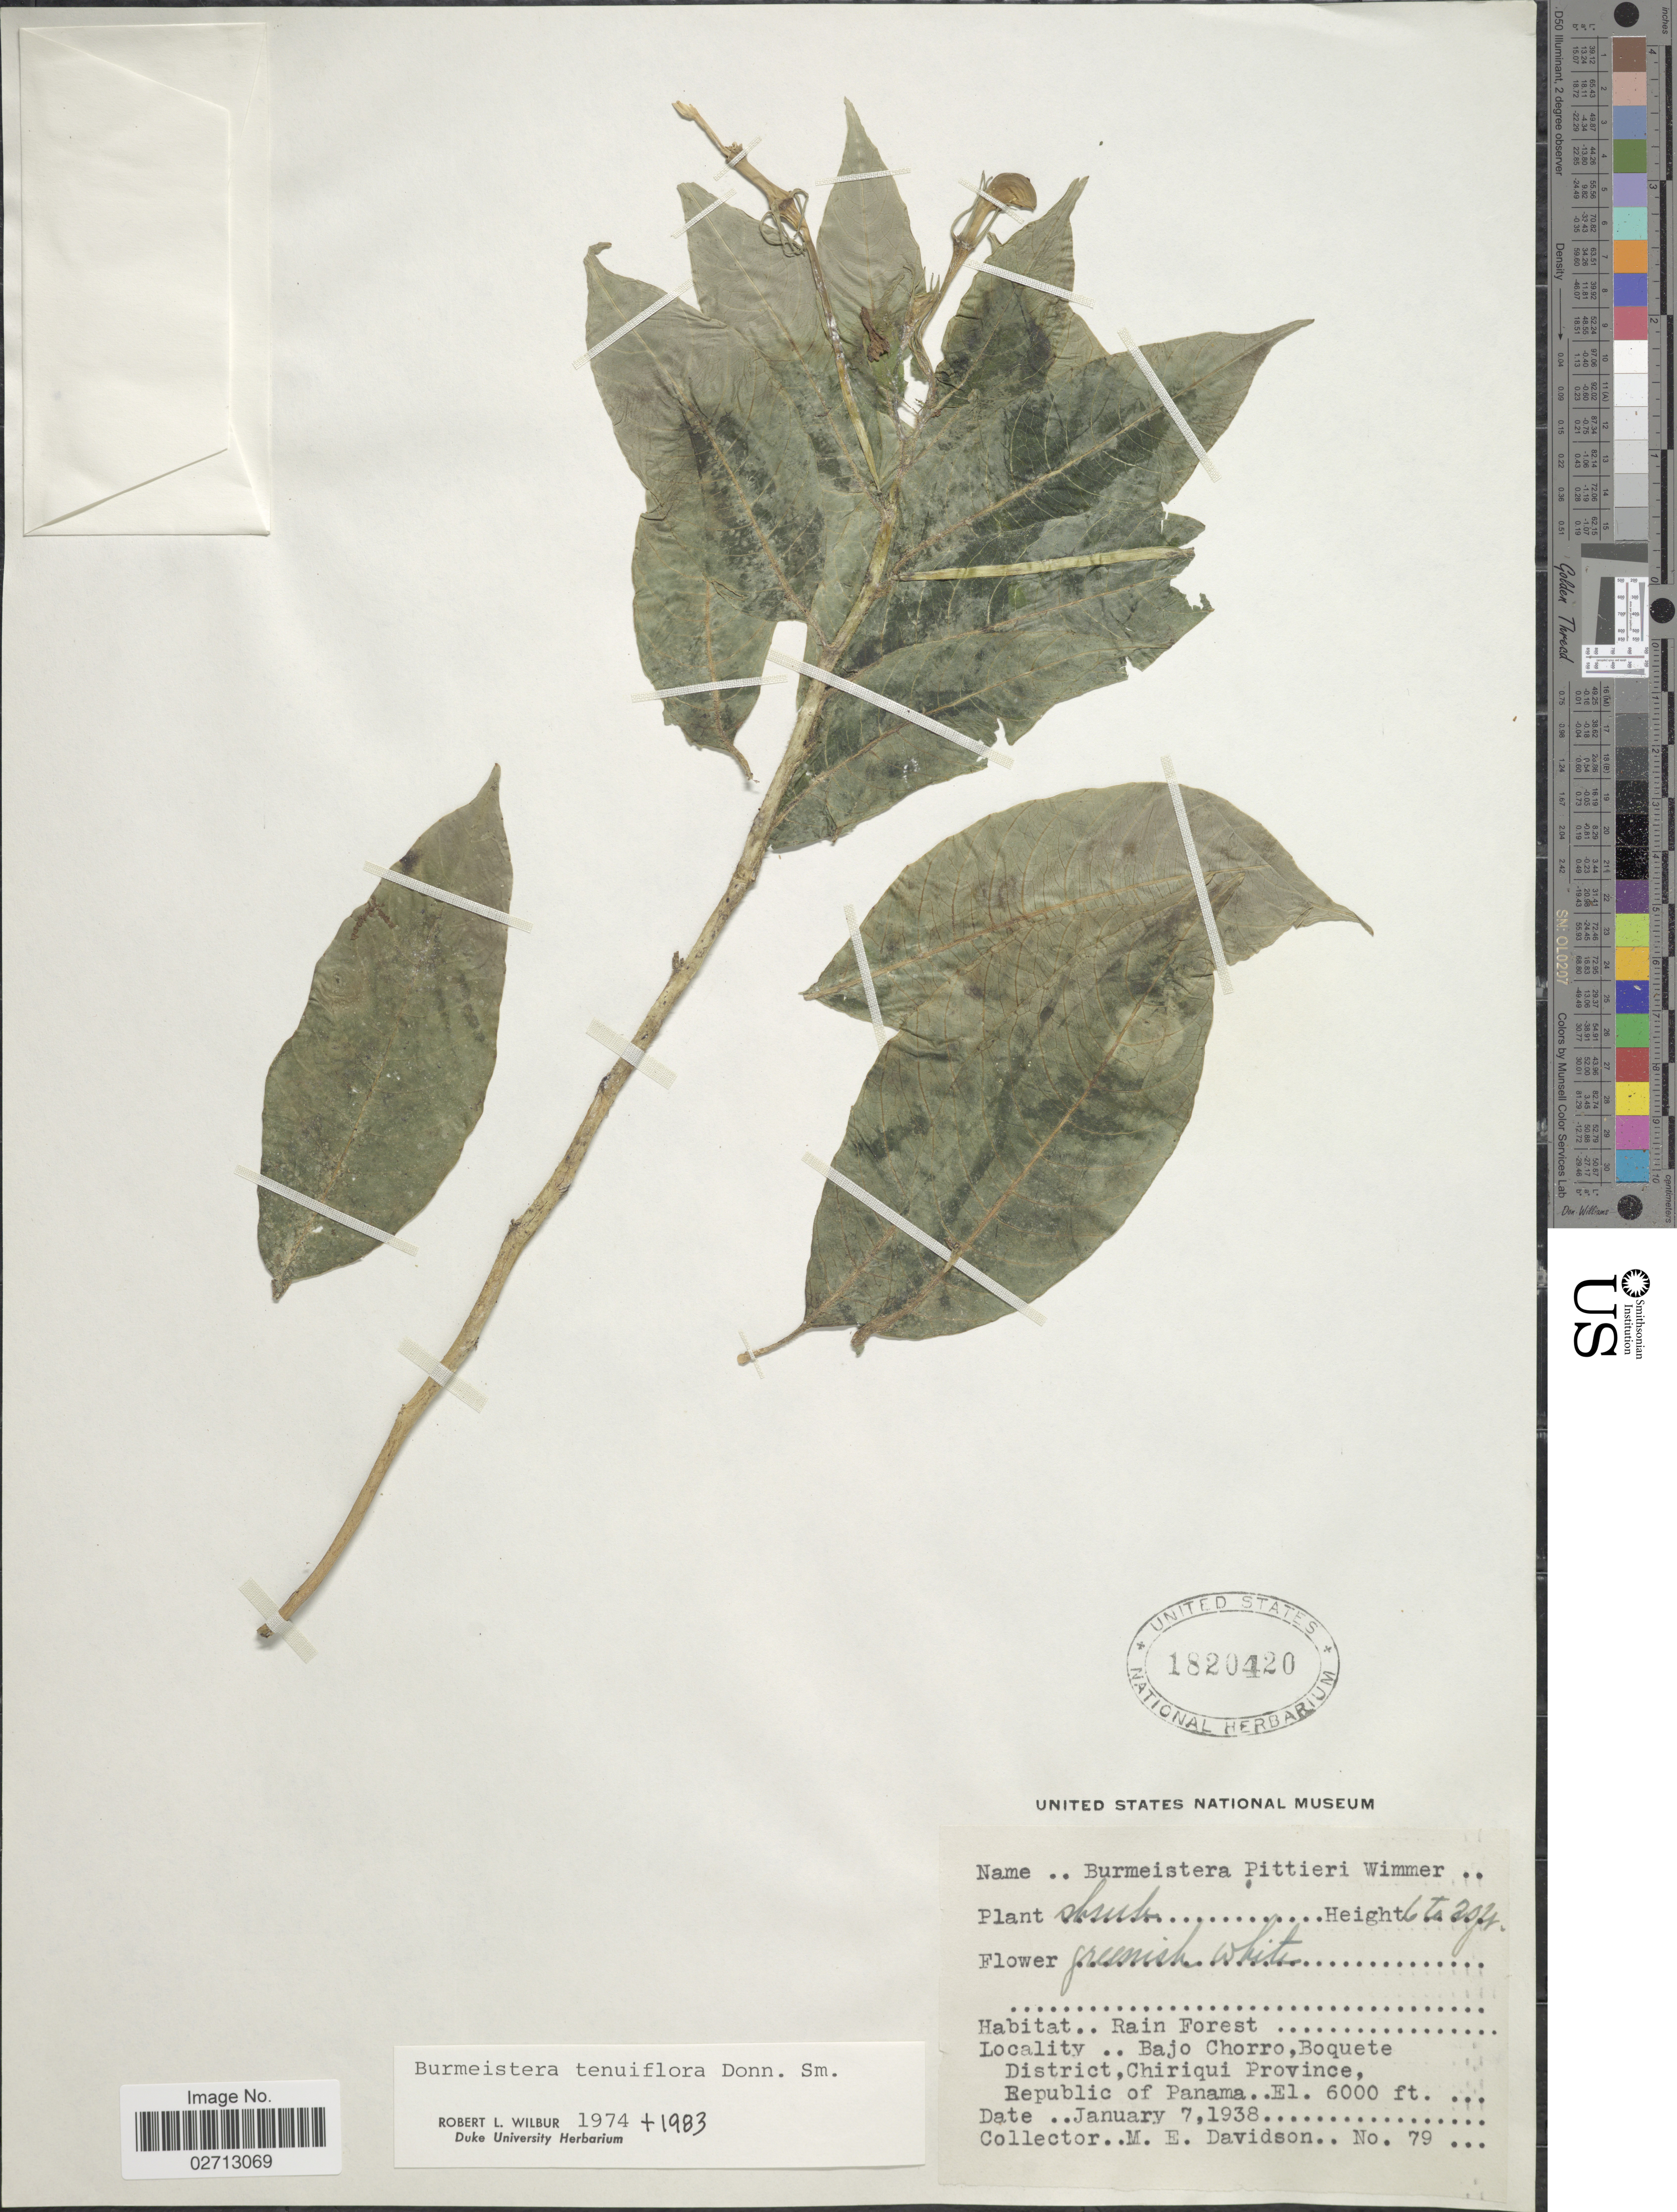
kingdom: Plantae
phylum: Tracheophyta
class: Magnoliopsida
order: Asterales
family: Campanulaceae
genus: Burmeistera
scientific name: Burmeistera tenuiflora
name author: Donn. Sm.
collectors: M. E. Davidson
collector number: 79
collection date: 1938-01-07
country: Panama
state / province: Chiriqui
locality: Bajo Chorro, Boquete District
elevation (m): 1829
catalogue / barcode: US 1820420